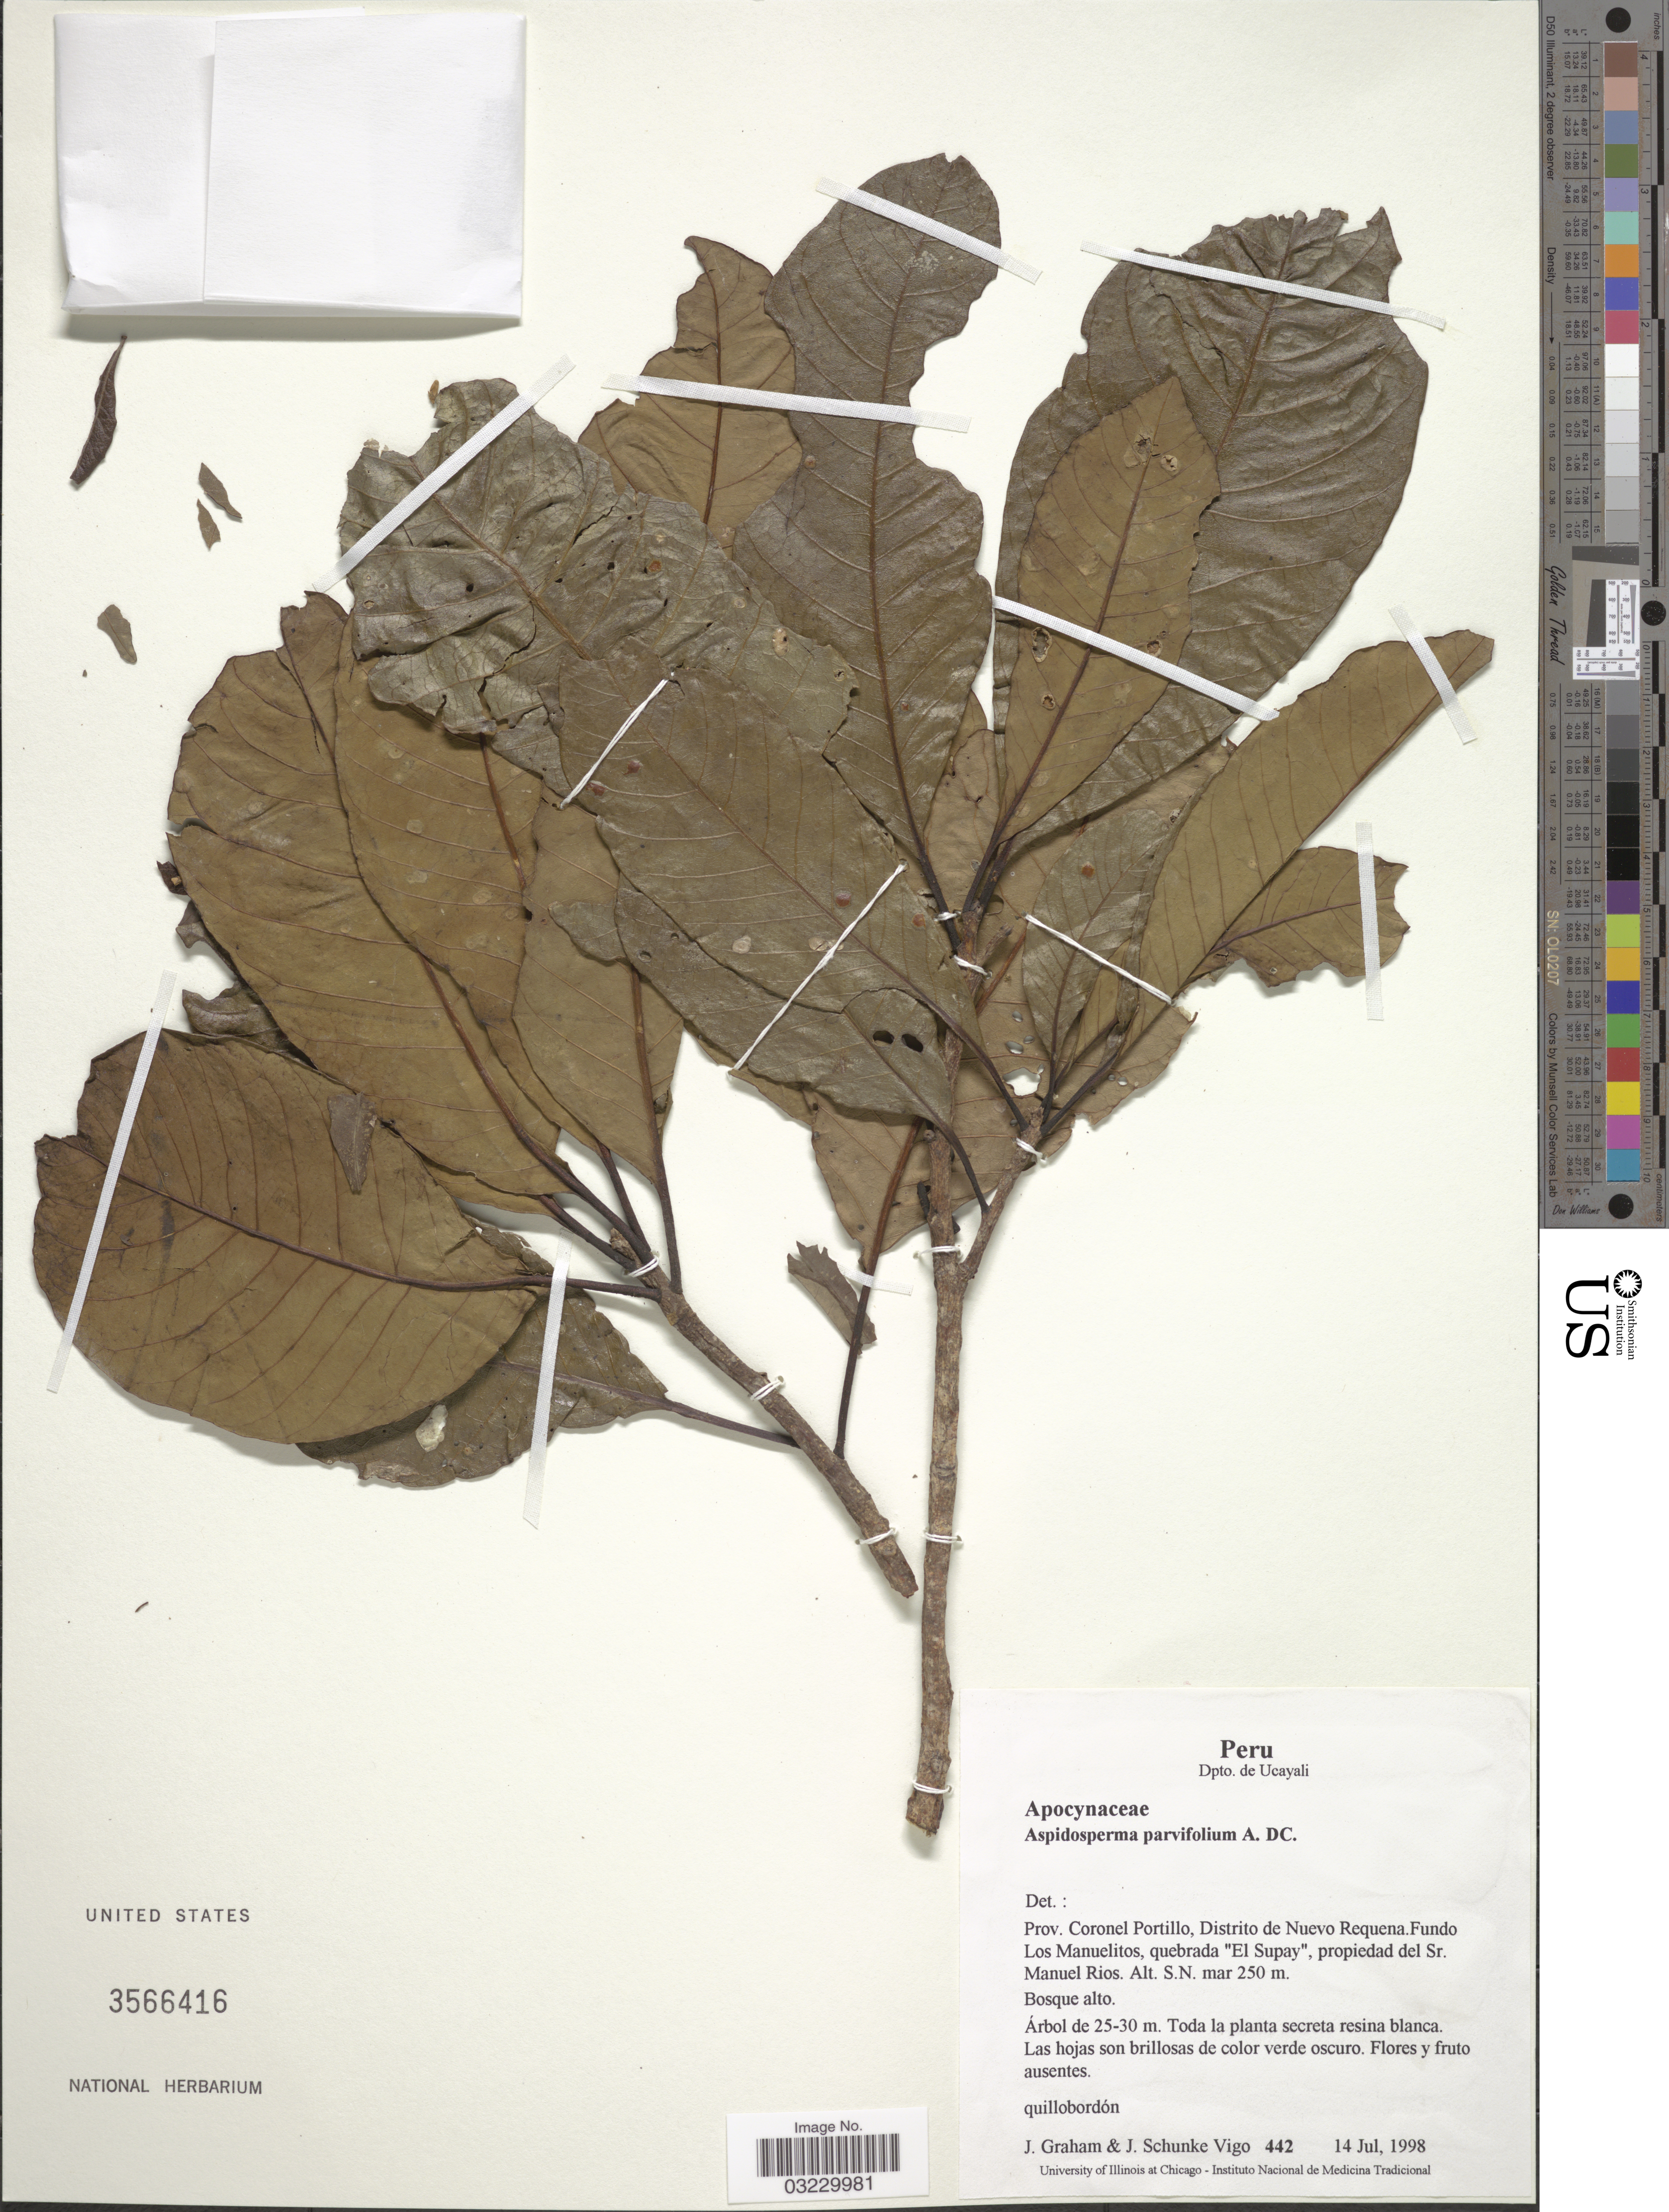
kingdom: Plantae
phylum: Tracheophyta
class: Magnoliopsida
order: Gentianales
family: Apocynaceae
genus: Aspidosperma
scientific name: Aspidosperma parvifolium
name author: A. DC.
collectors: J. Graham & J. Schunke Vigo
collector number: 442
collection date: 1998-07-14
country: Peru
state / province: Ucayali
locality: Dpto. de Ucayali. Prov. Coronel Portillo, Distrito de Nuevo Requena. Fundo Los Manuelitos, quebrada "El Supay", propiedad del Sr. Manuel Rios.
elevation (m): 250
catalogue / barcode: US 3566416